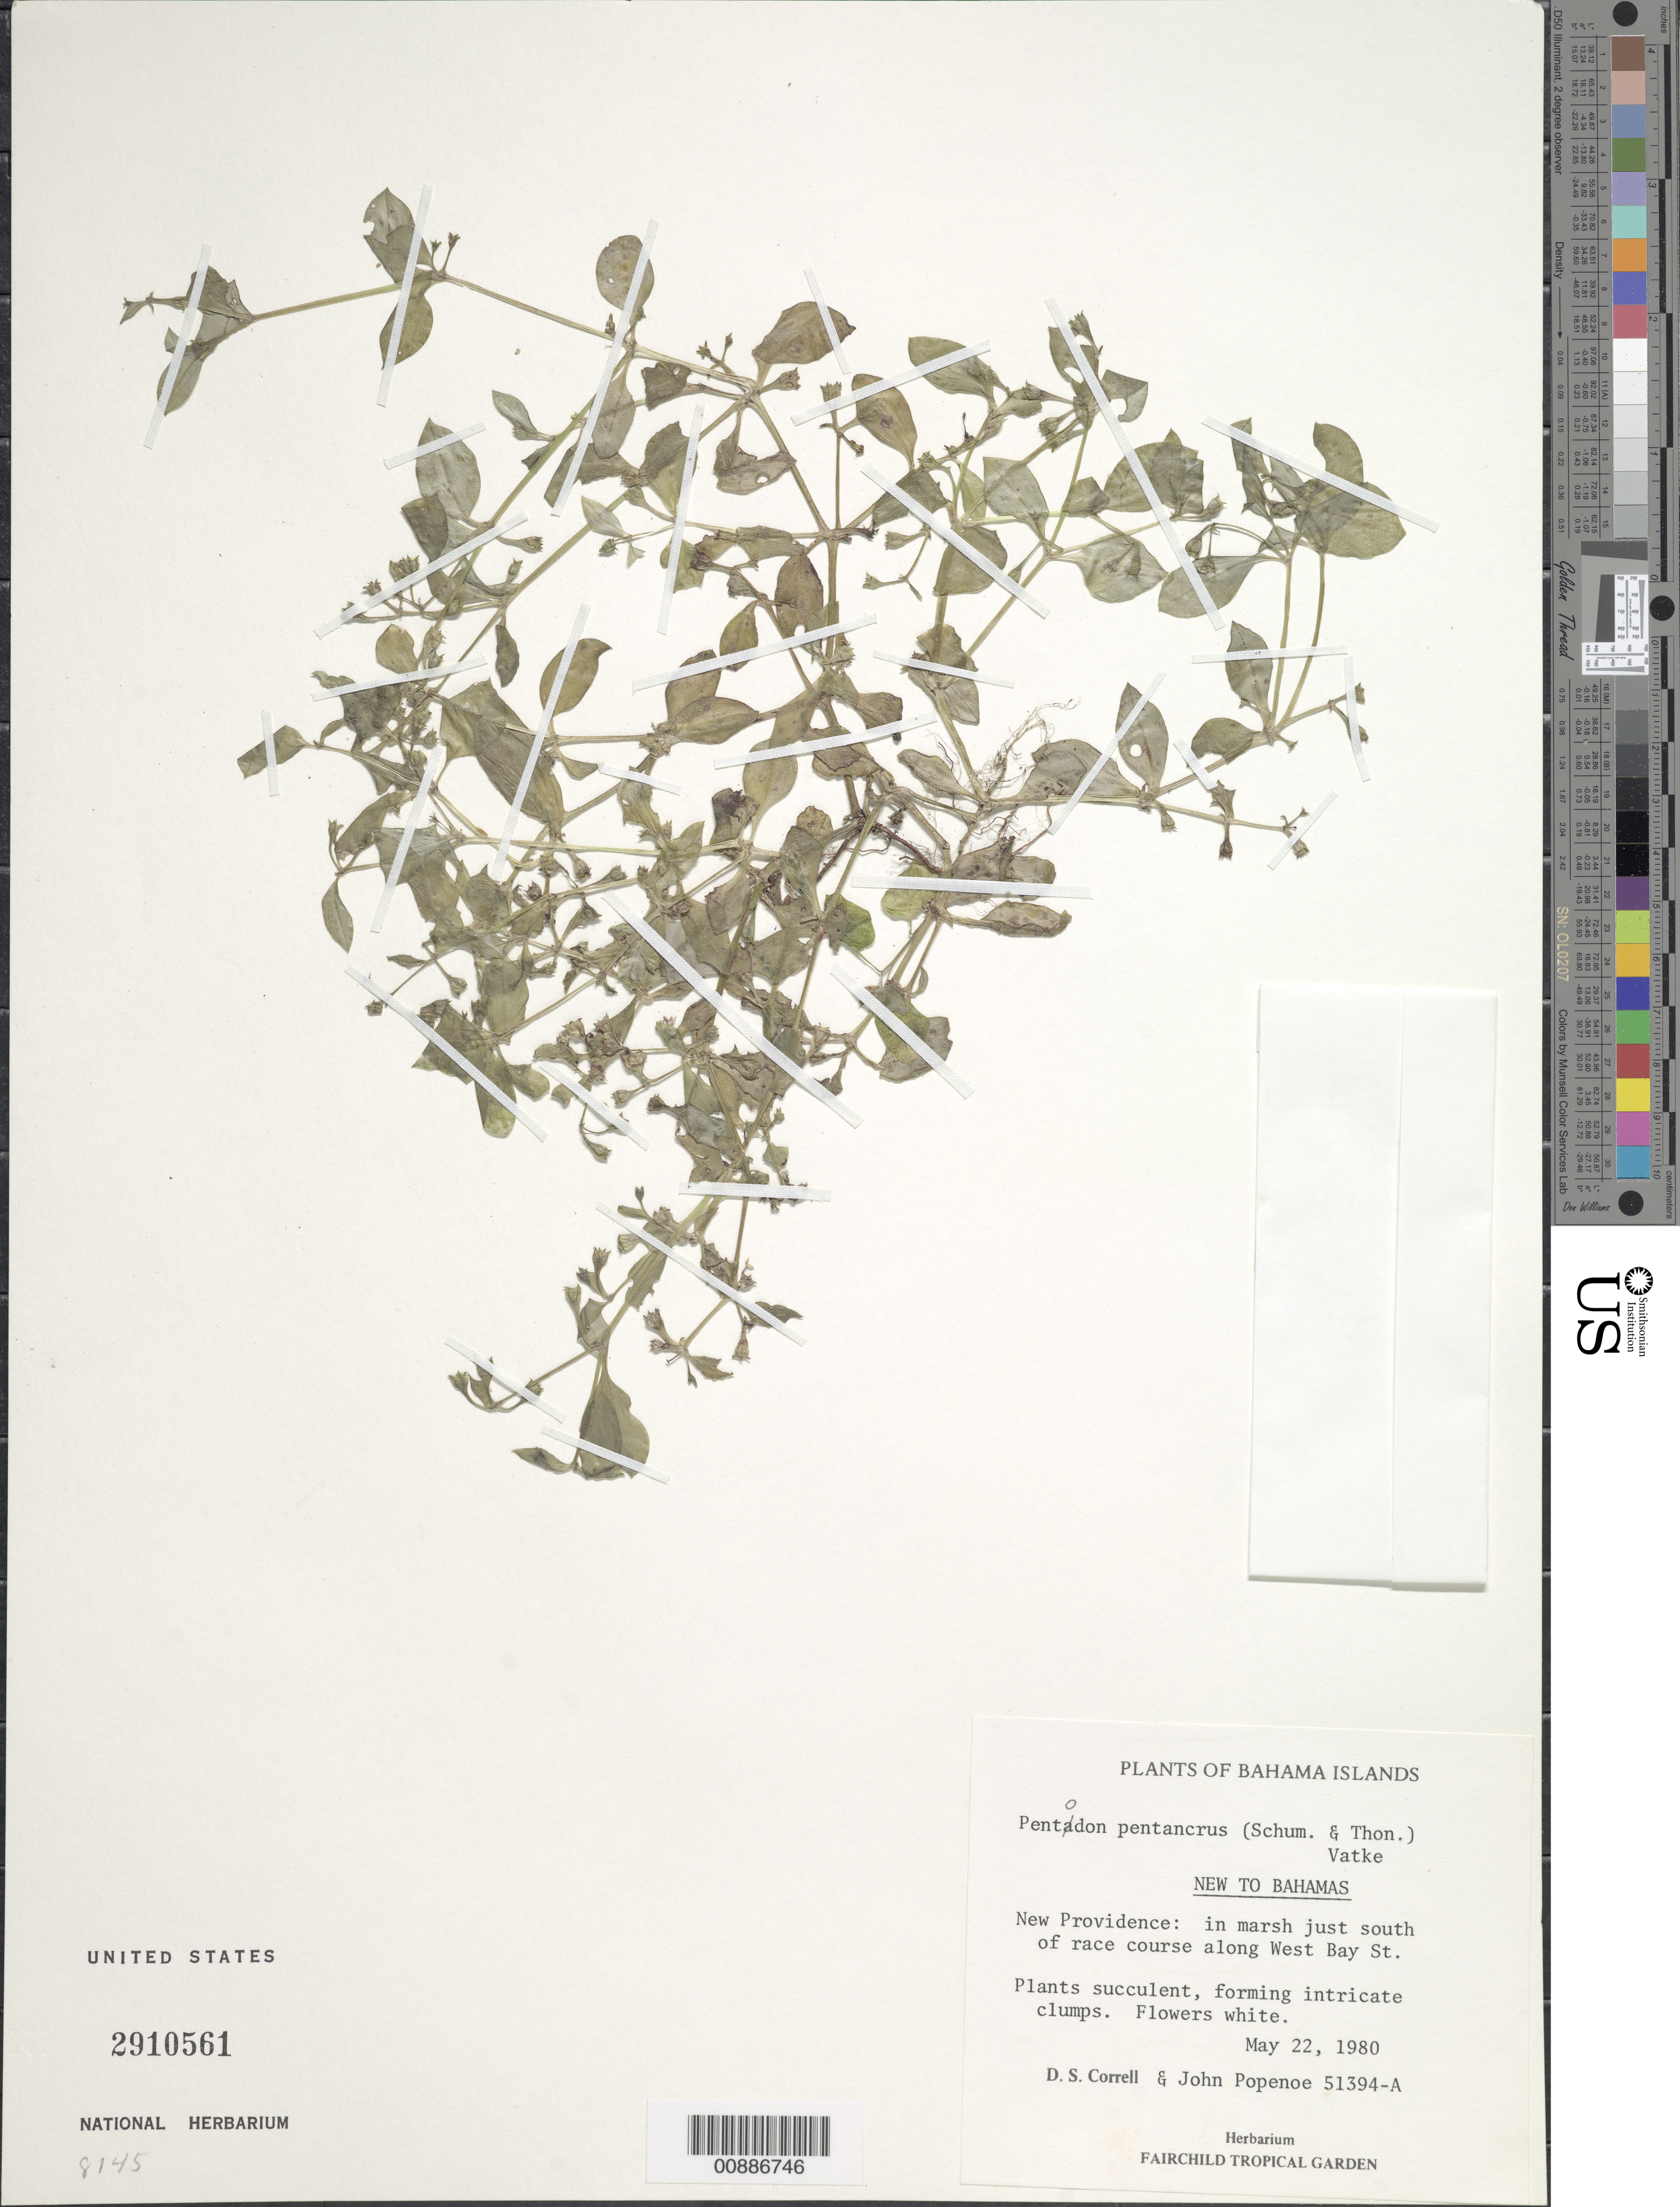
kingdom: Plantae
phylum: Tracheophyta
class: Magnoliopsida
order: Gentianales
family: Rubiaceae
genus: Pentodon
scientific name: Pentodon pentandrus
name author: (Schumach. & Thonn.) Vatke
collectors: D. S. Correll & J. Popenoe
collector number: A-51394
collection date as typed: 22 May 1980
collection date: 1980-05-22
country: Bahamas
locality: New Providence: marsh just south of race course, along West Bay St.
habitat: Marsh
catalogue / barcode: US 2910561